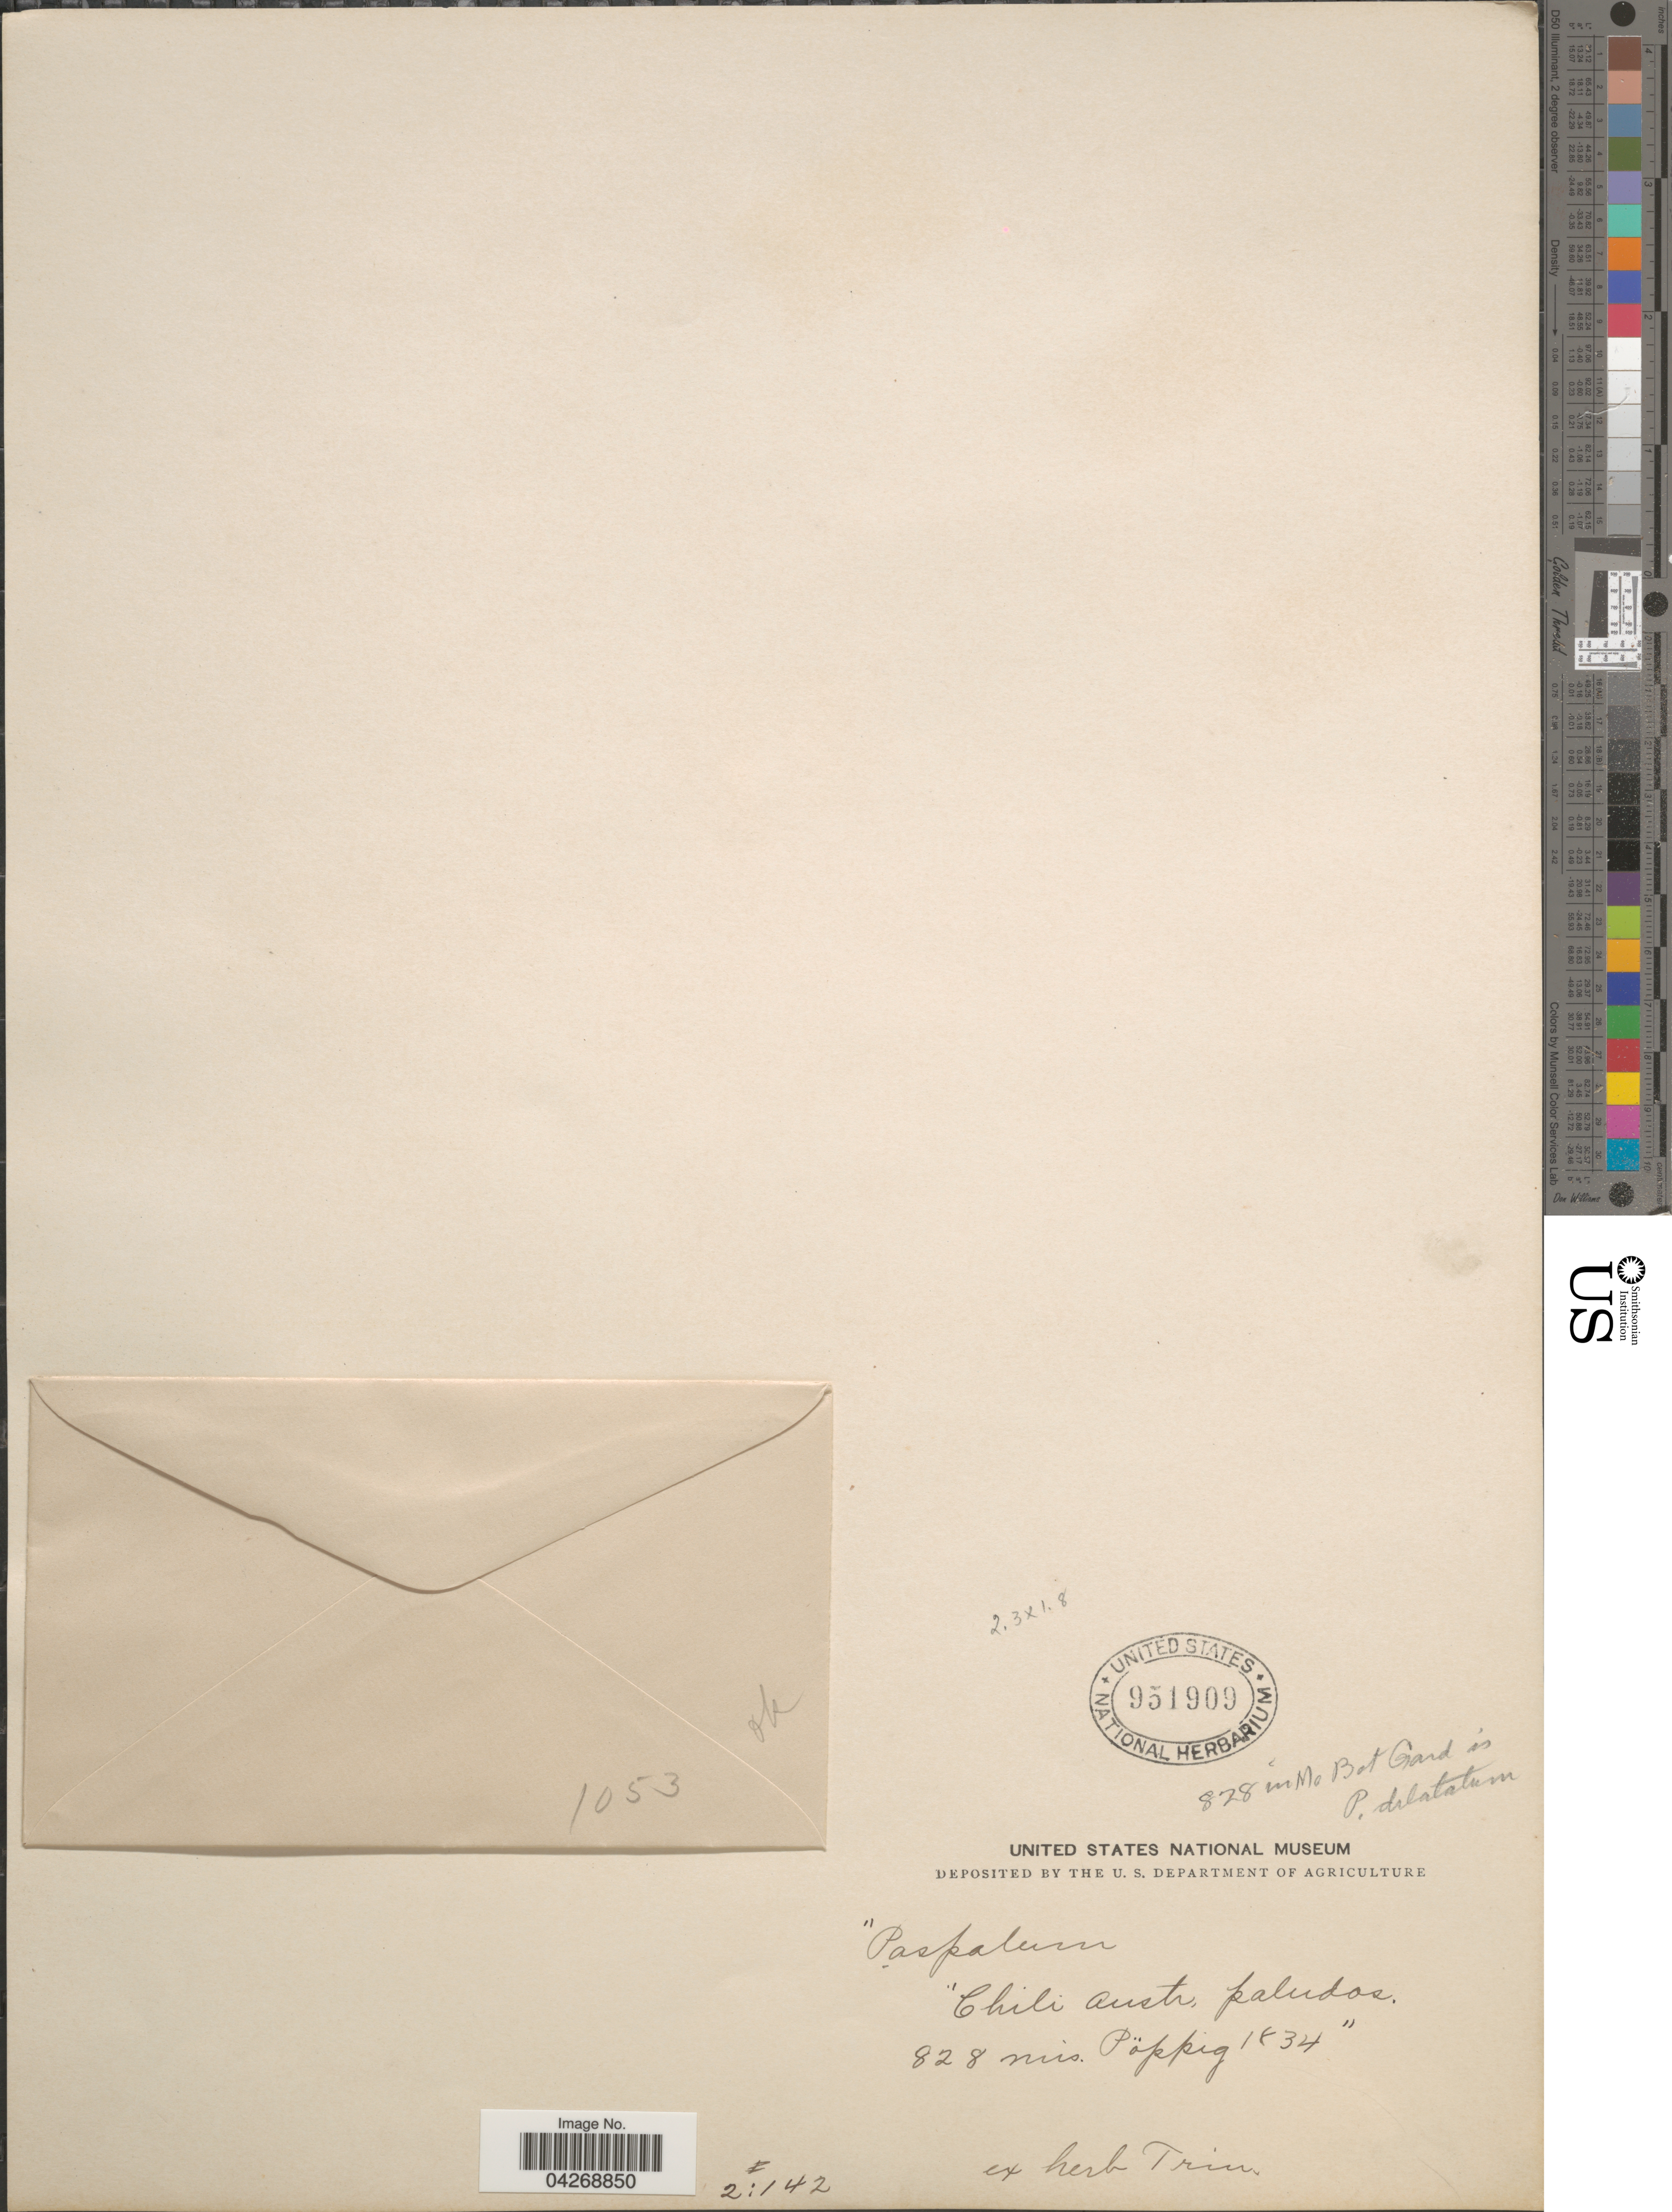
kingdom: Plantae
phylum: Tracheophyta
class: Liliopsida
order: Poales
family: Poaceae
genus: Paspalum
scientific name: Paspalum dasypleurum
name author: Kunze ex Desv. in Gay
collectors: -. Poppig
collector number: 828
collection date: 1834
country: Chile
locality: Chili austr. paludos.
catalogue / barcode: US 951909